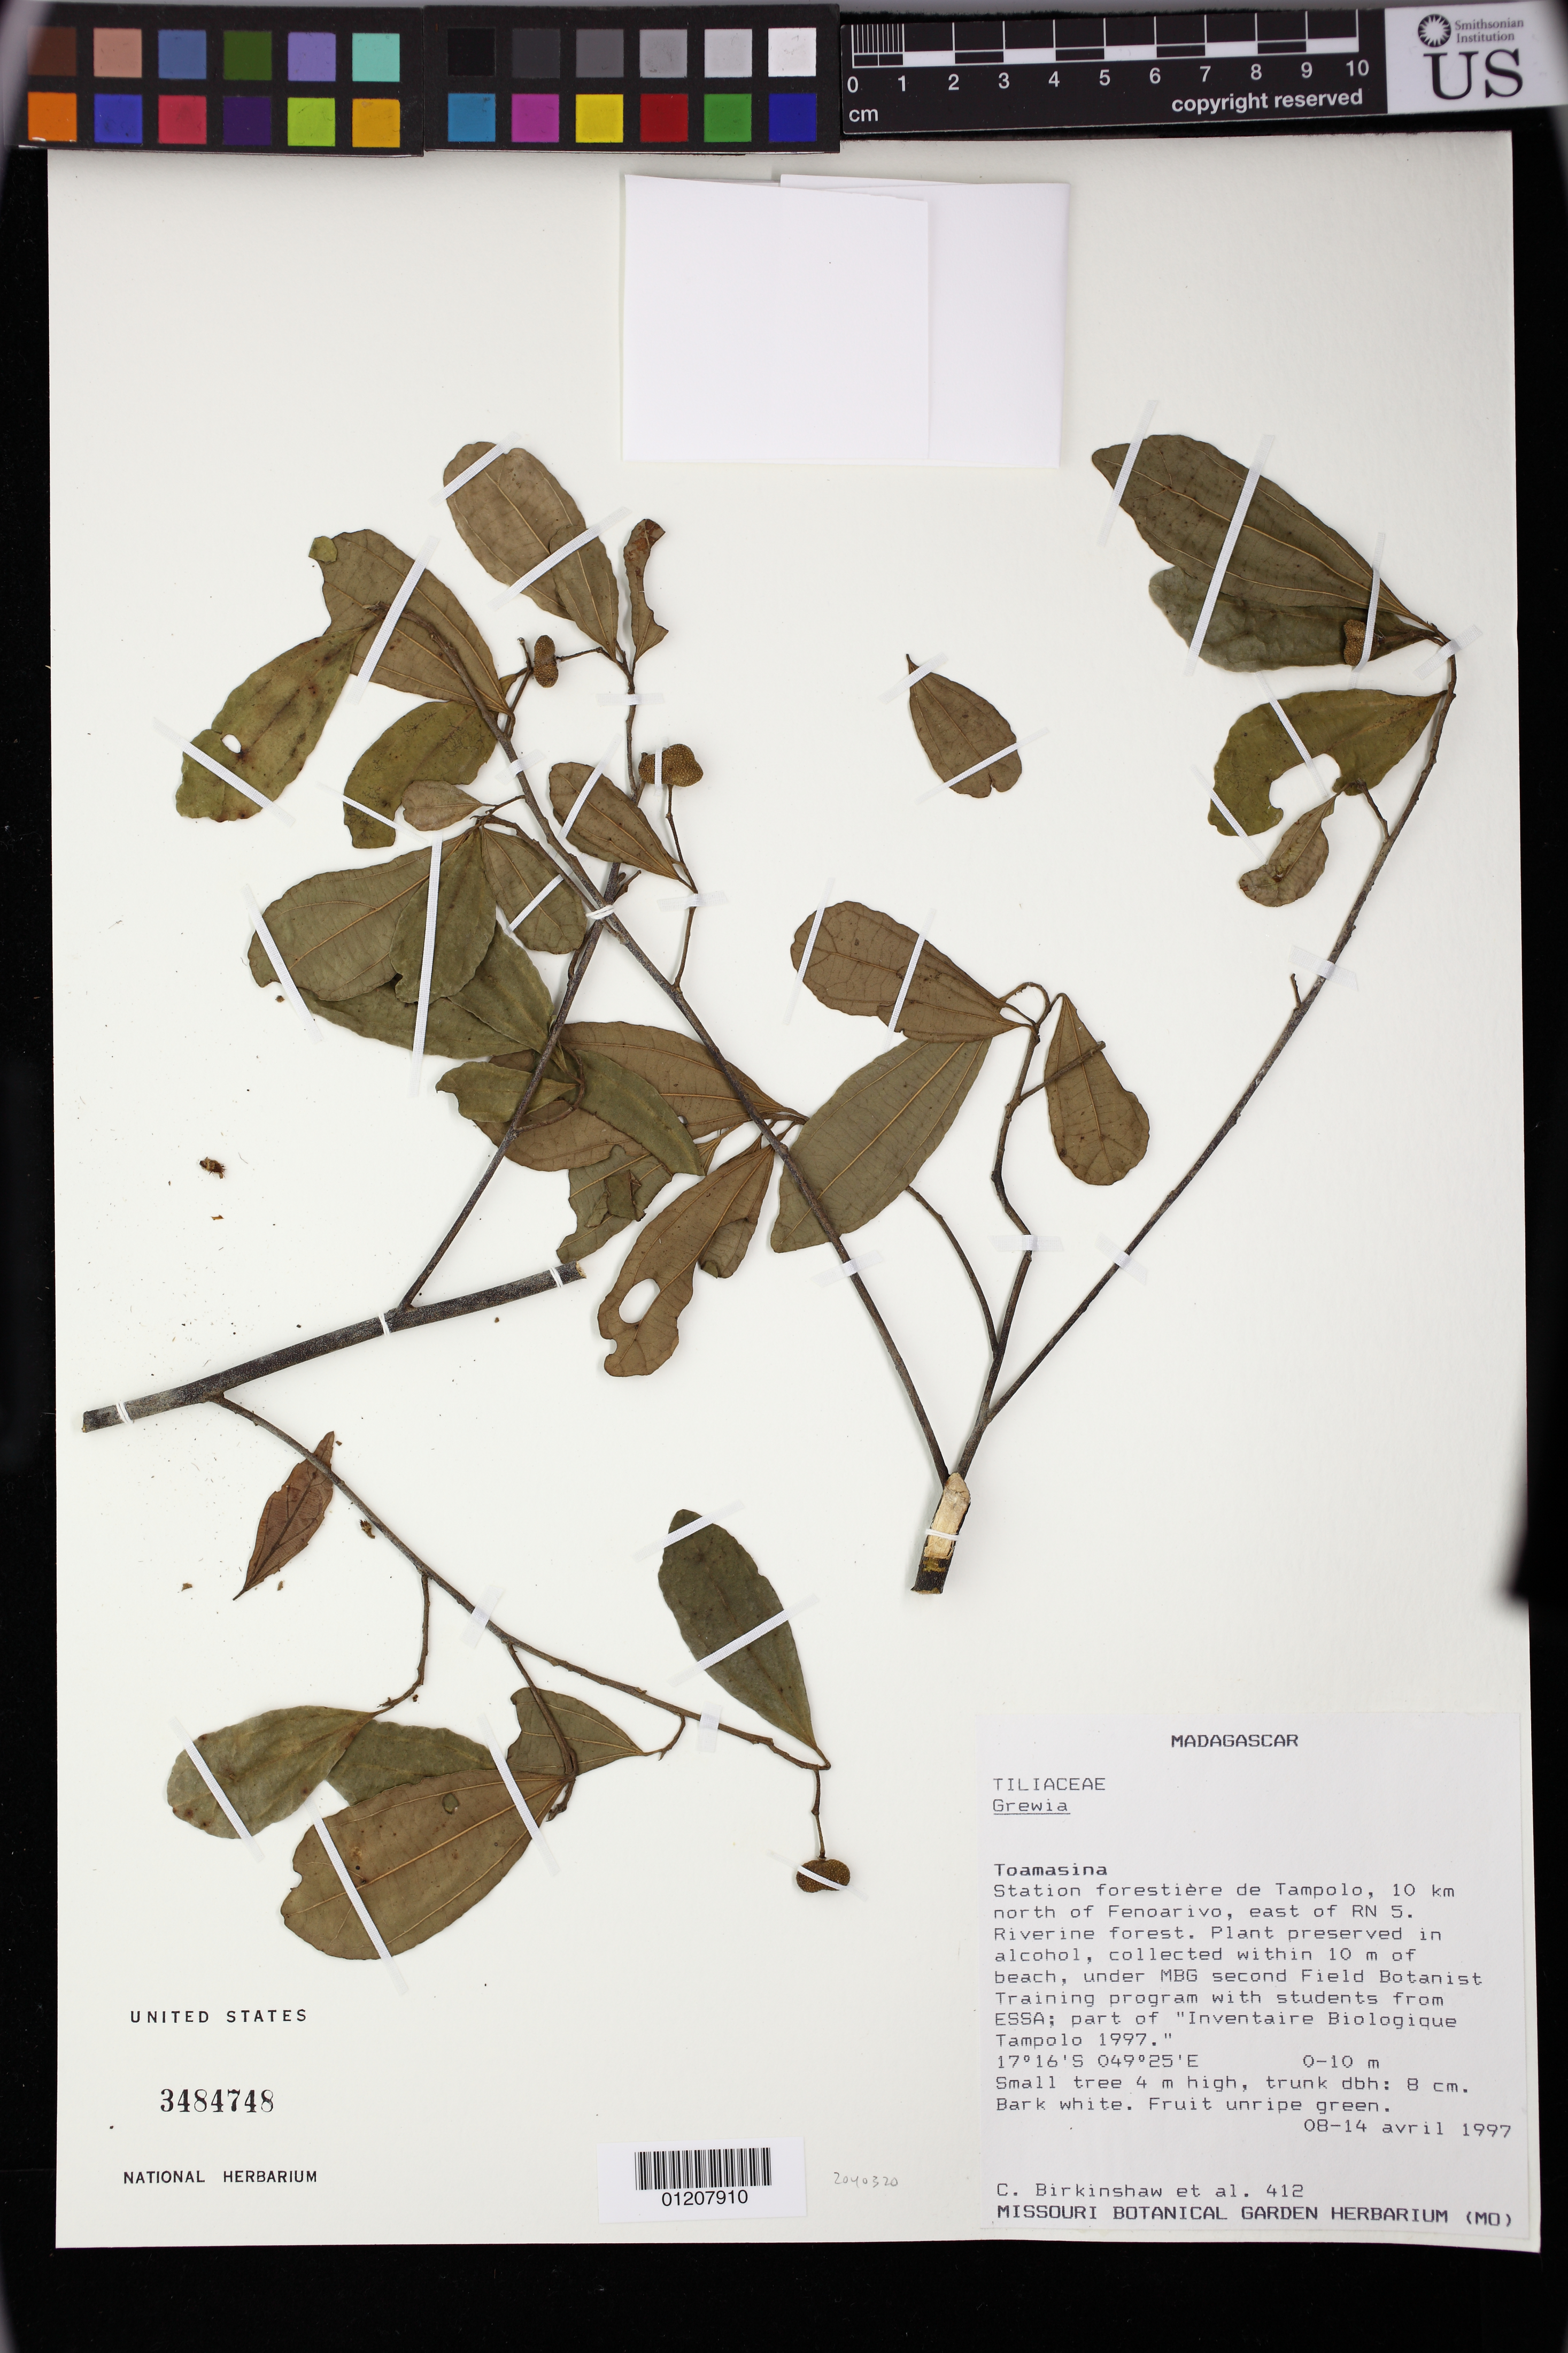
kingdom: Plantae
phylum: Tracheophyta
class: Magnoliopsida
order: Malvales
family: Malvaceae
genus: Grewia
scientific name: Grewia sp.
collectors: C. R. Birkinshaw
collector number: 412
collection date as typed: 08 Apr 1997 to 14 Apr 1997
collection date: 1997-04-08/1997-04-14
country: Madagascar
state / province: Analanjirofo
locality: Toamasina. Station forestière de Tampolo, 10 km north of Fenoarivo, east of RN 5. Riverine forest. Collected within 10 m of beach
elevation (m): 0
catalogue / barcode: US 3484748